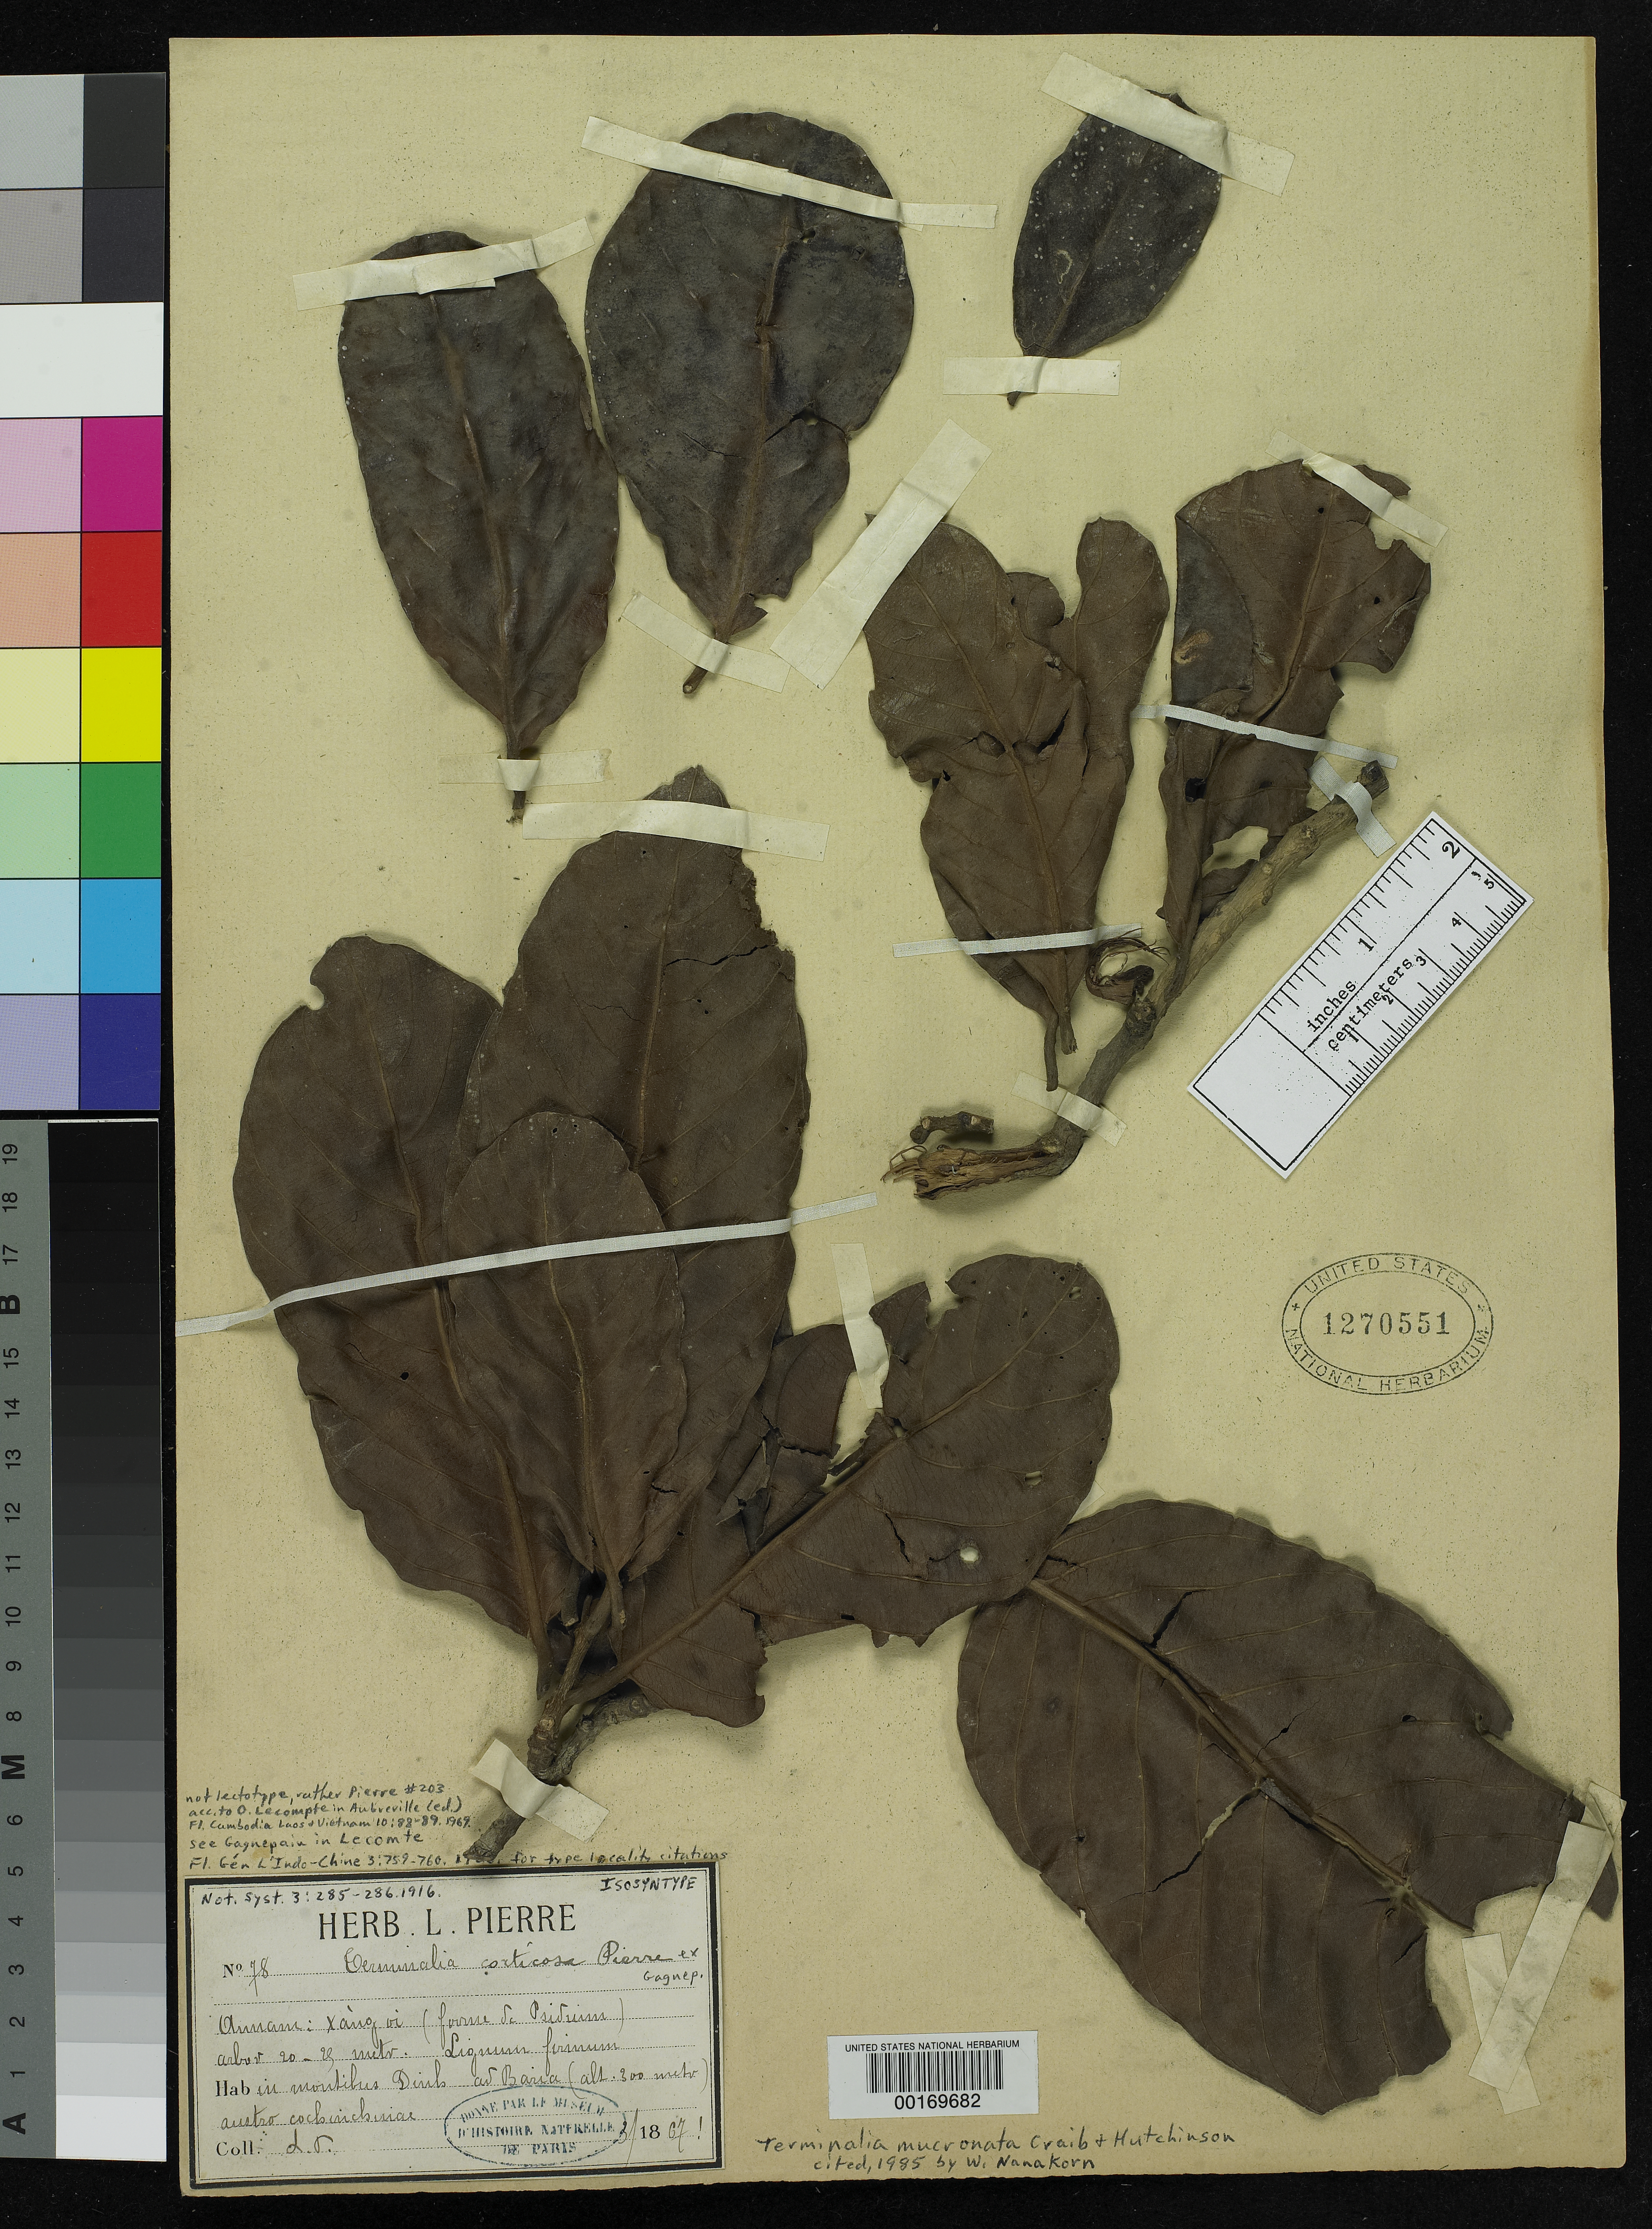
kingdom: Plantae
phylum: Tracheophyta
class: Magnoliopsida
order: Myrtales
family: Combretaceae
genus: Terminalia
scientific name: Terminalia corticosa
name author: Pierre ex Gagnep.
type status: Isosyntype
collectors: J. Pierre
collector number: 78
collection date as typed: Mar 1867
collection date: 1867-03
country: Vietnam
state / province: Baria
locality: Monts Dinh.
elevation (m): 300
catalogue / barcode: US 1270551